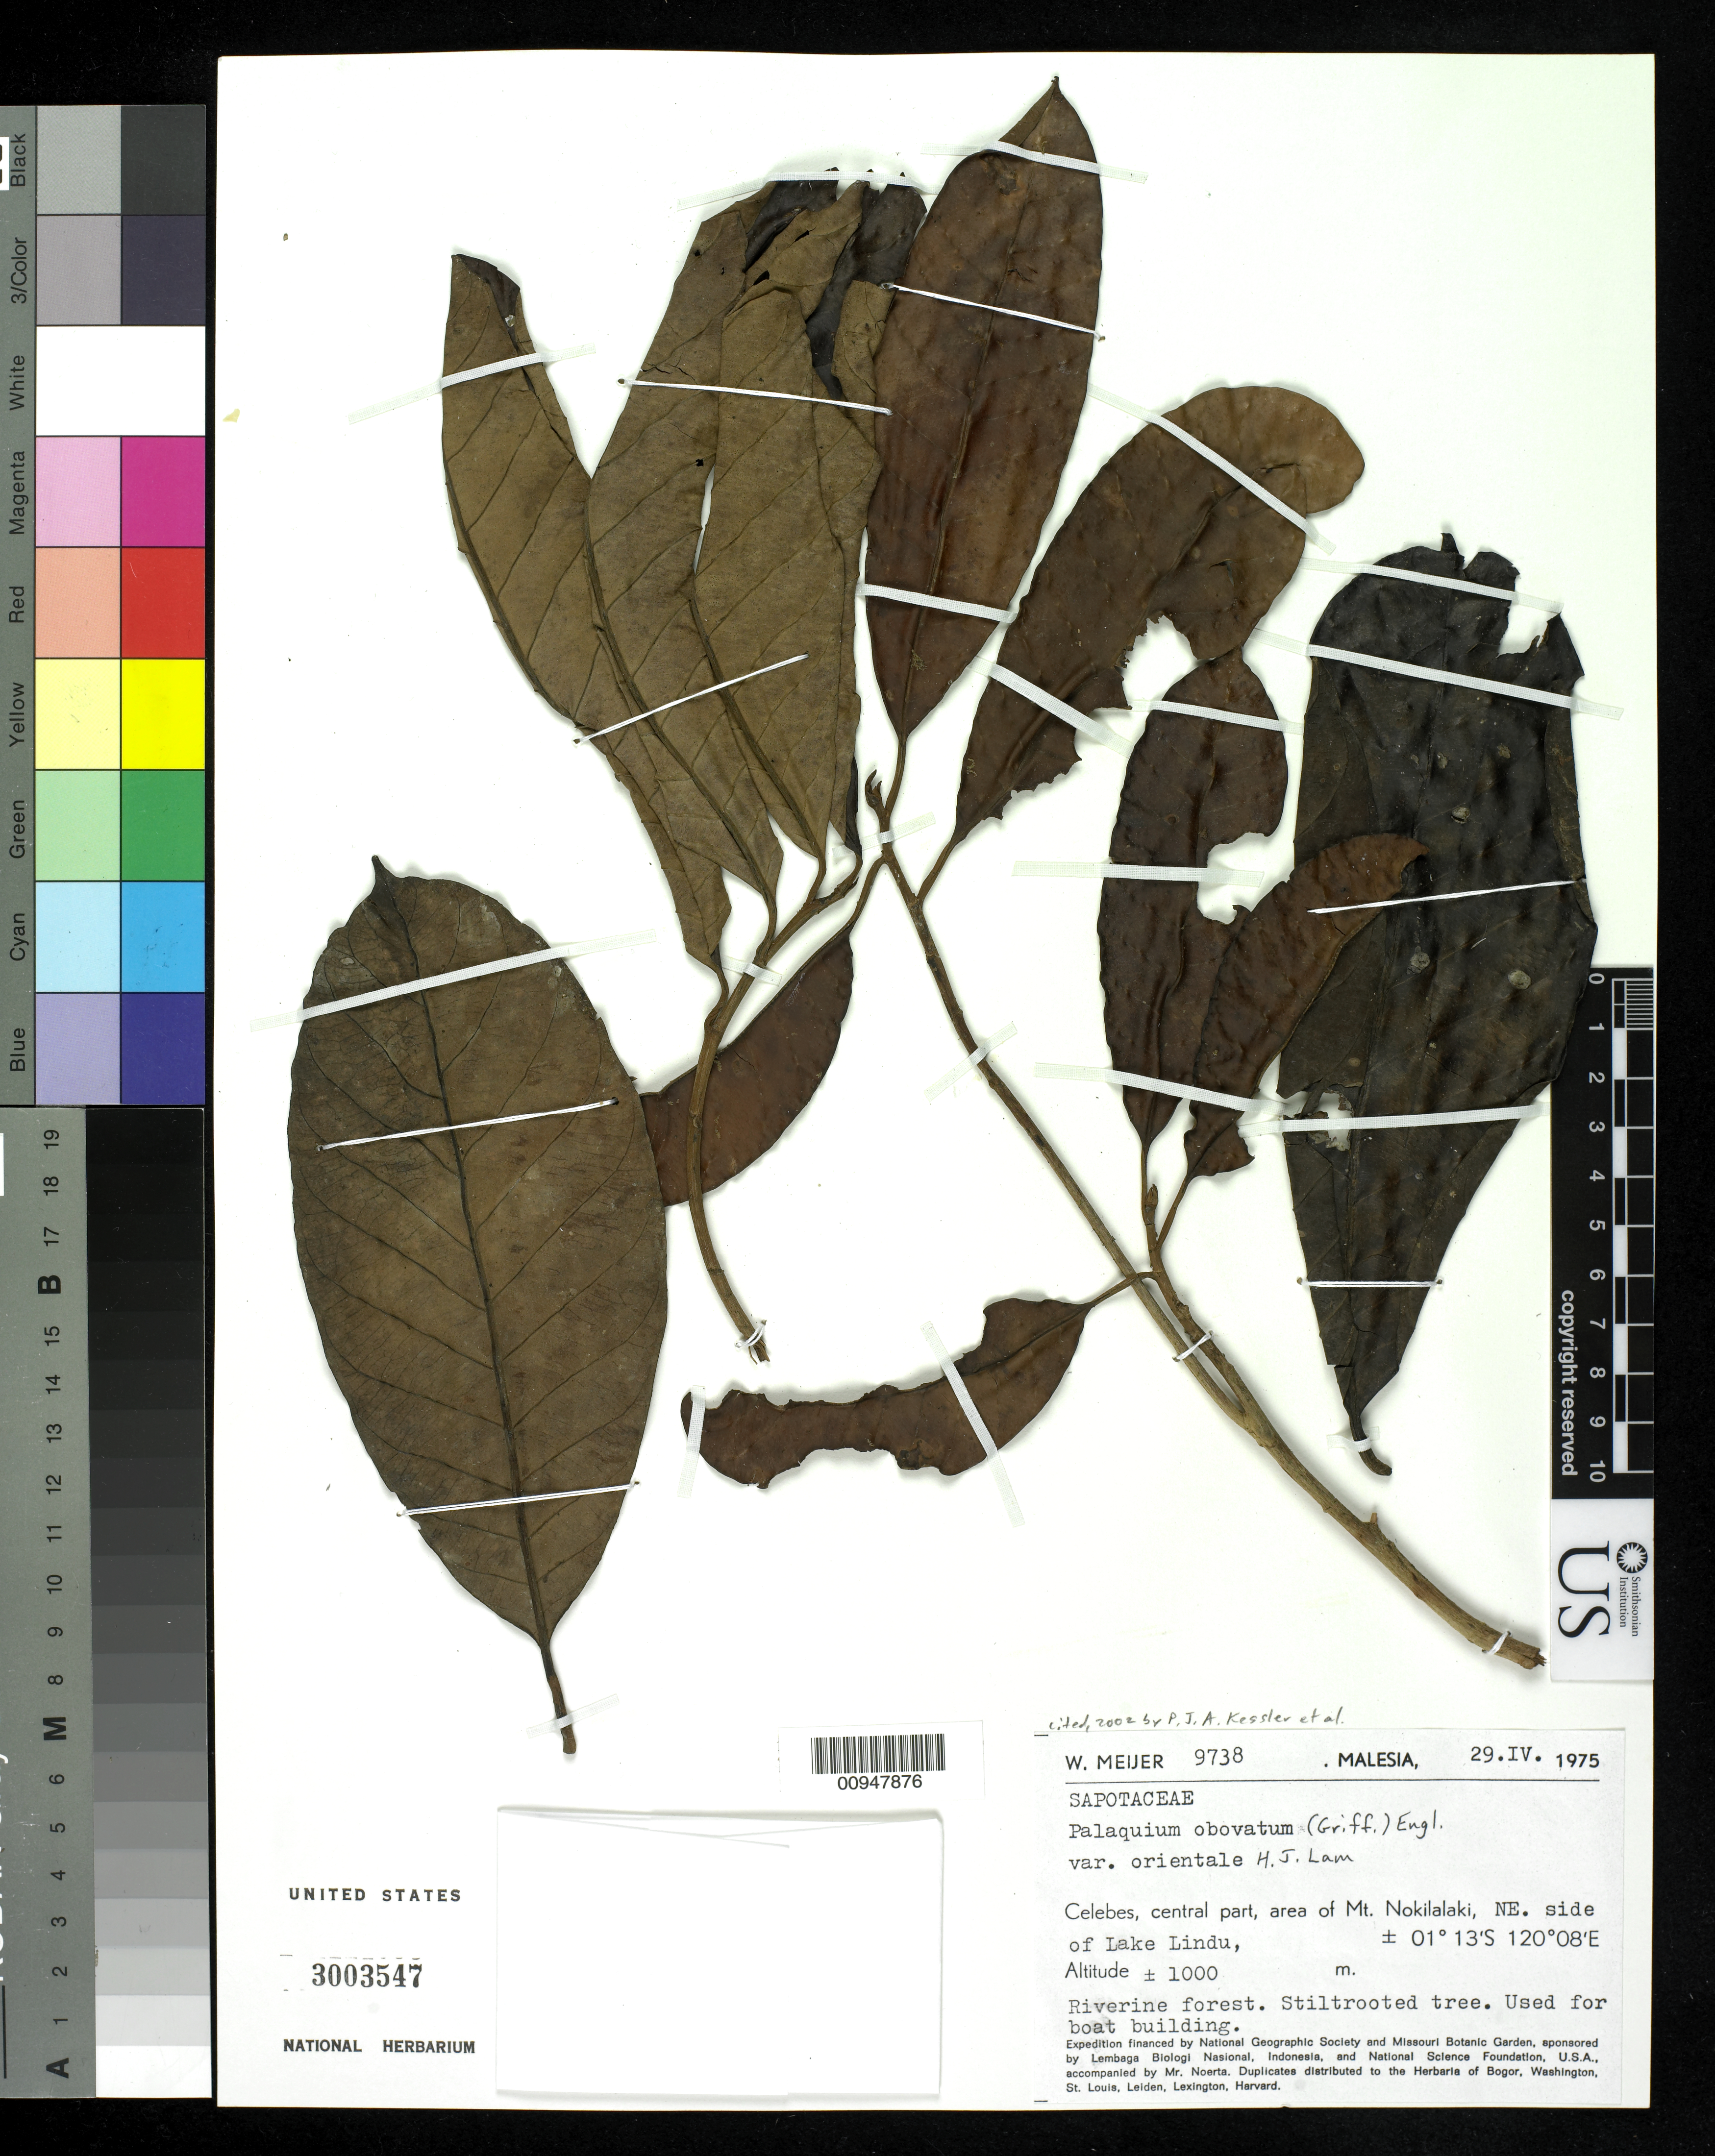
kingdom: Plantae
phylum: Tracheophyta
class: Magnoliopsida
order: Ericales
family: Sapotaceae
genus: Palaquium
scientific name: Palaquium obovatum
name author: (Griff.) Engl.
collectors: W. Meijer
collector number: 9738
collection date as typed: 29 Apr 1975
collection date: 1975-04-29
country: Indonesia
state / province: Sulawesi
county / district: Sulawesi Tengah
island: Sulawesi [Celebes]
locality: Central part of Celebes, area of Mt. Nokilalaki, NE side of Lake Lindu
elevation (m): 1000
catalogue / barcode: US 3003547